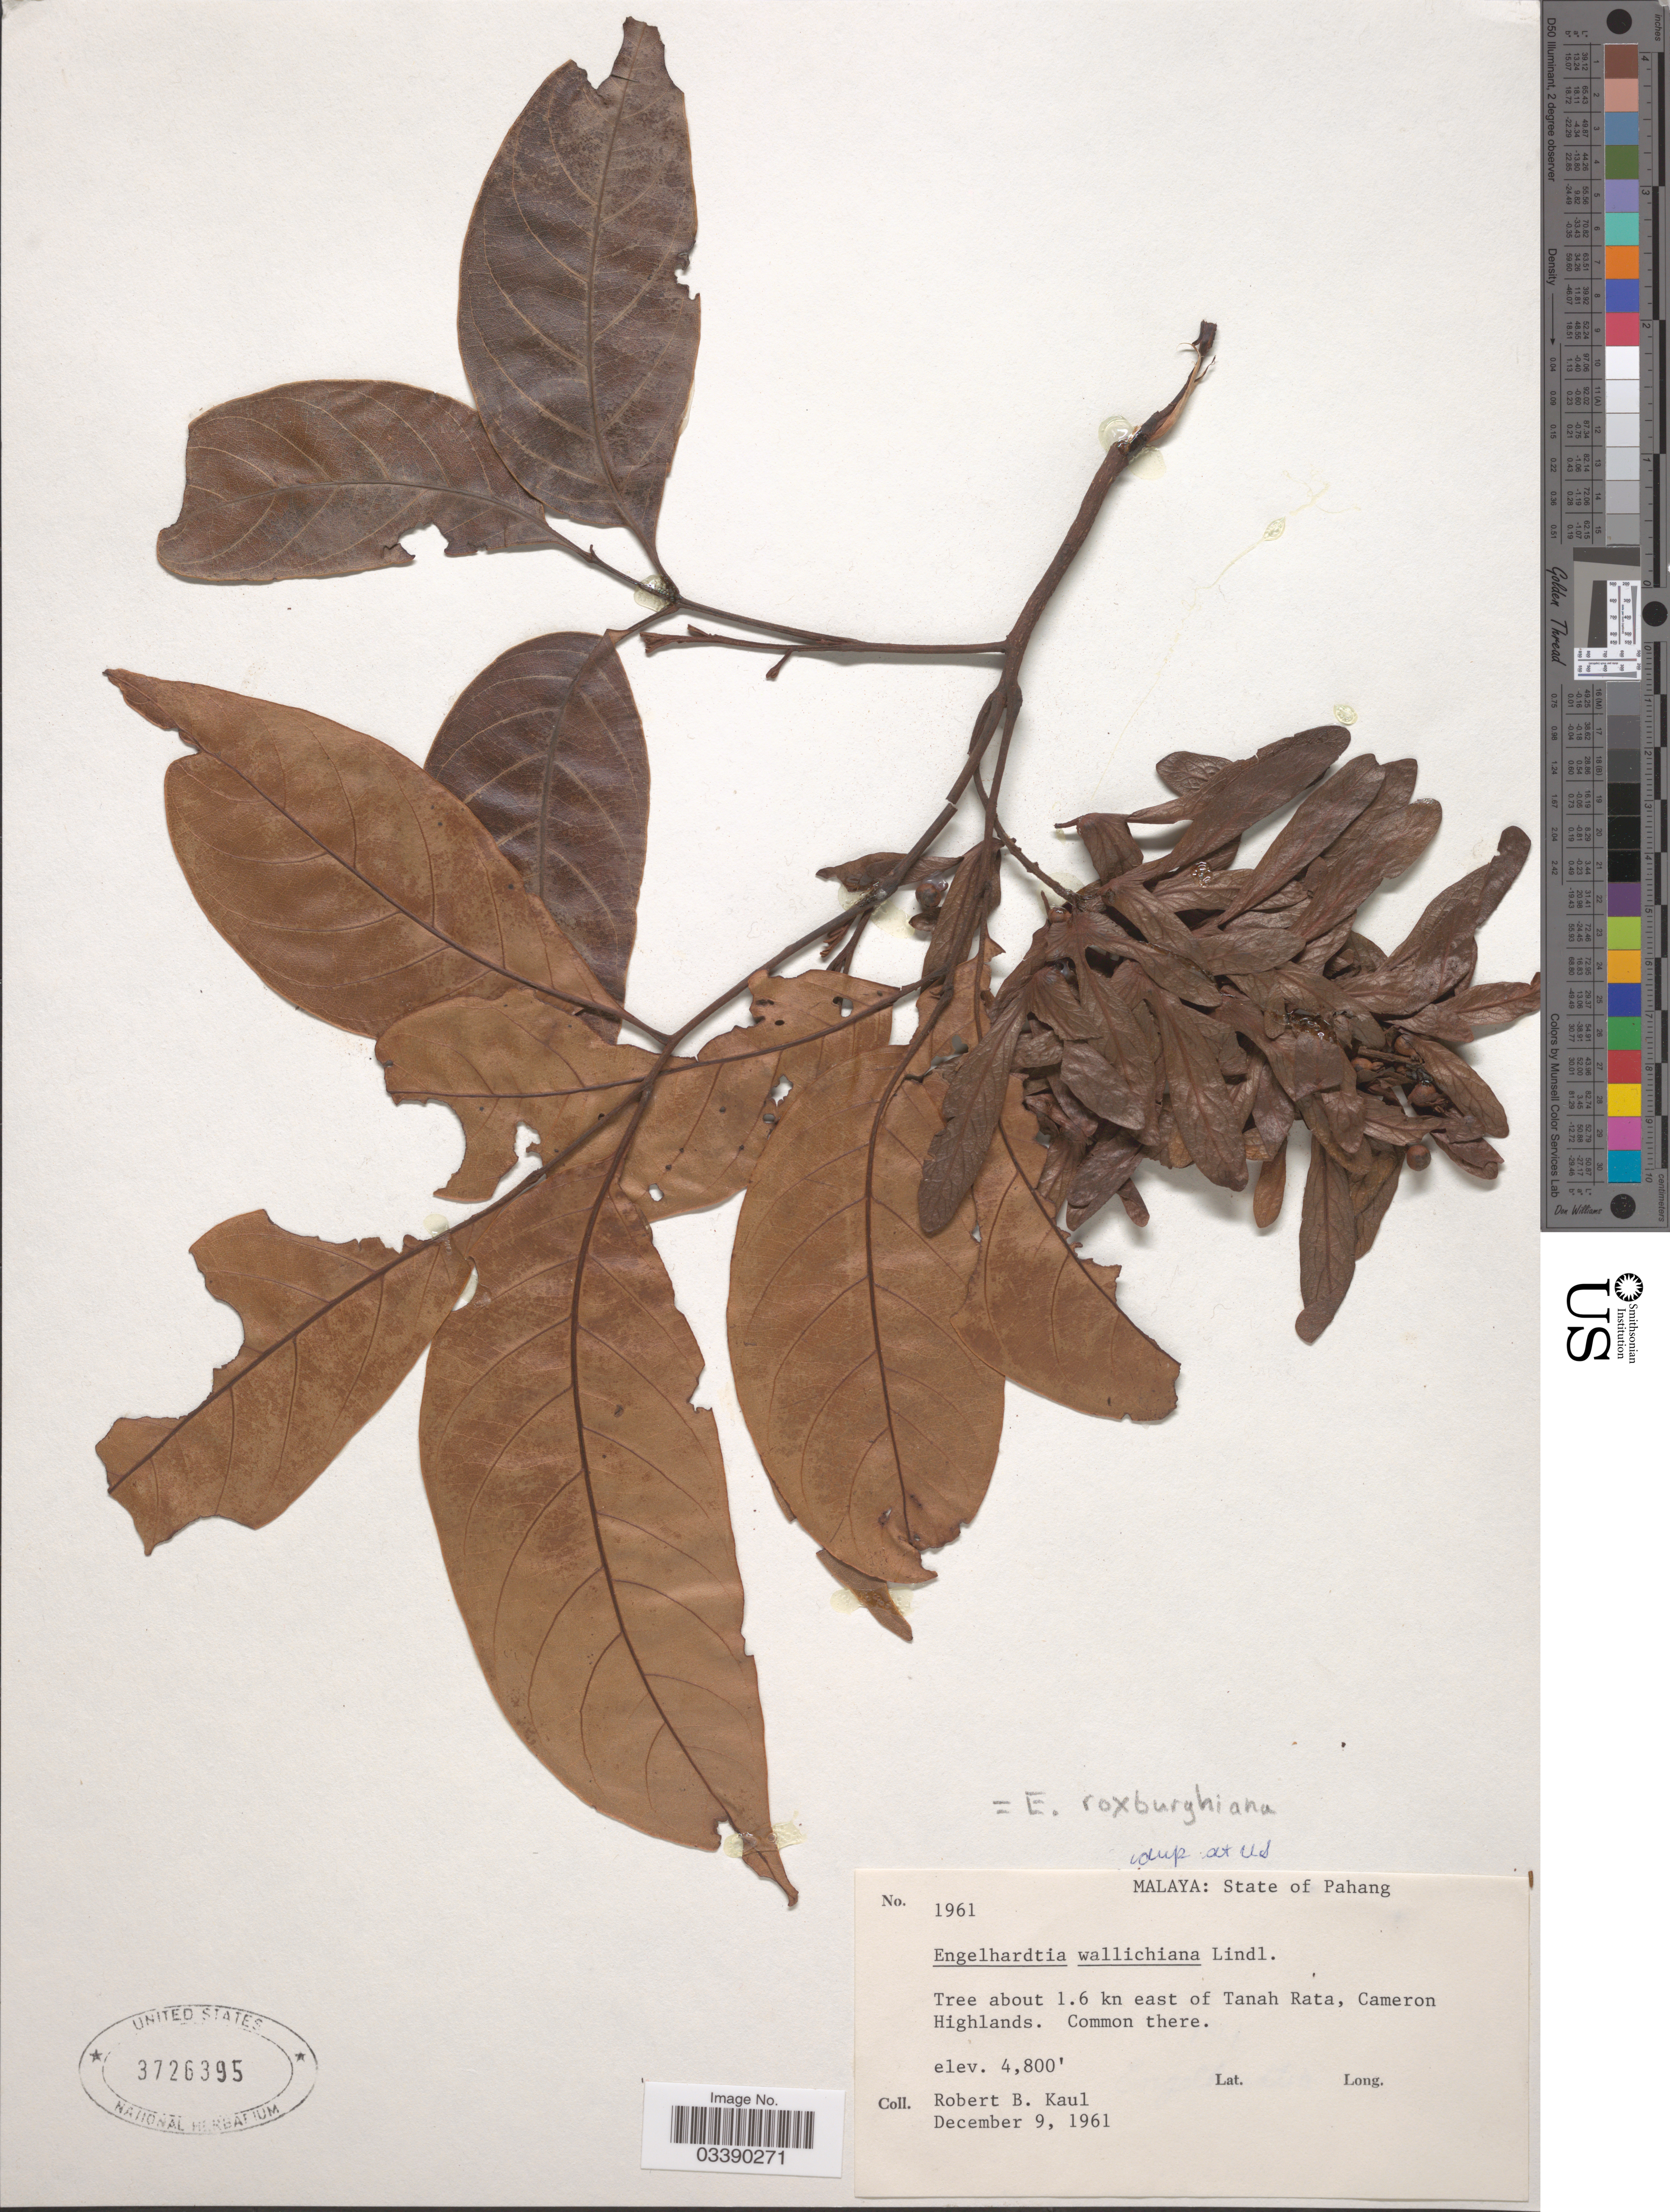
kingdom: Plantae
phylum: Tracheophyta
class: Magnoliopsida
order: Fagales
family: Juglandaceae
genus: Engelhardia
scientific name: Engelhardia roxburghiana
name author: Lindl.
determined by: Strong, Mark T., (BOT), Smithsonian Institution - National Museum of Natural History (UNITED STATES)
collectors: R. Kaul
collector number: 1961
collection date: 1961-12-09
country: Malaysia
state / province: Pahang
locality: Malaya. About 1.6 km east of Tanah Rata, Cameron Highlands.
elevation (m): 1463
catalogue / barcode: US 3726395